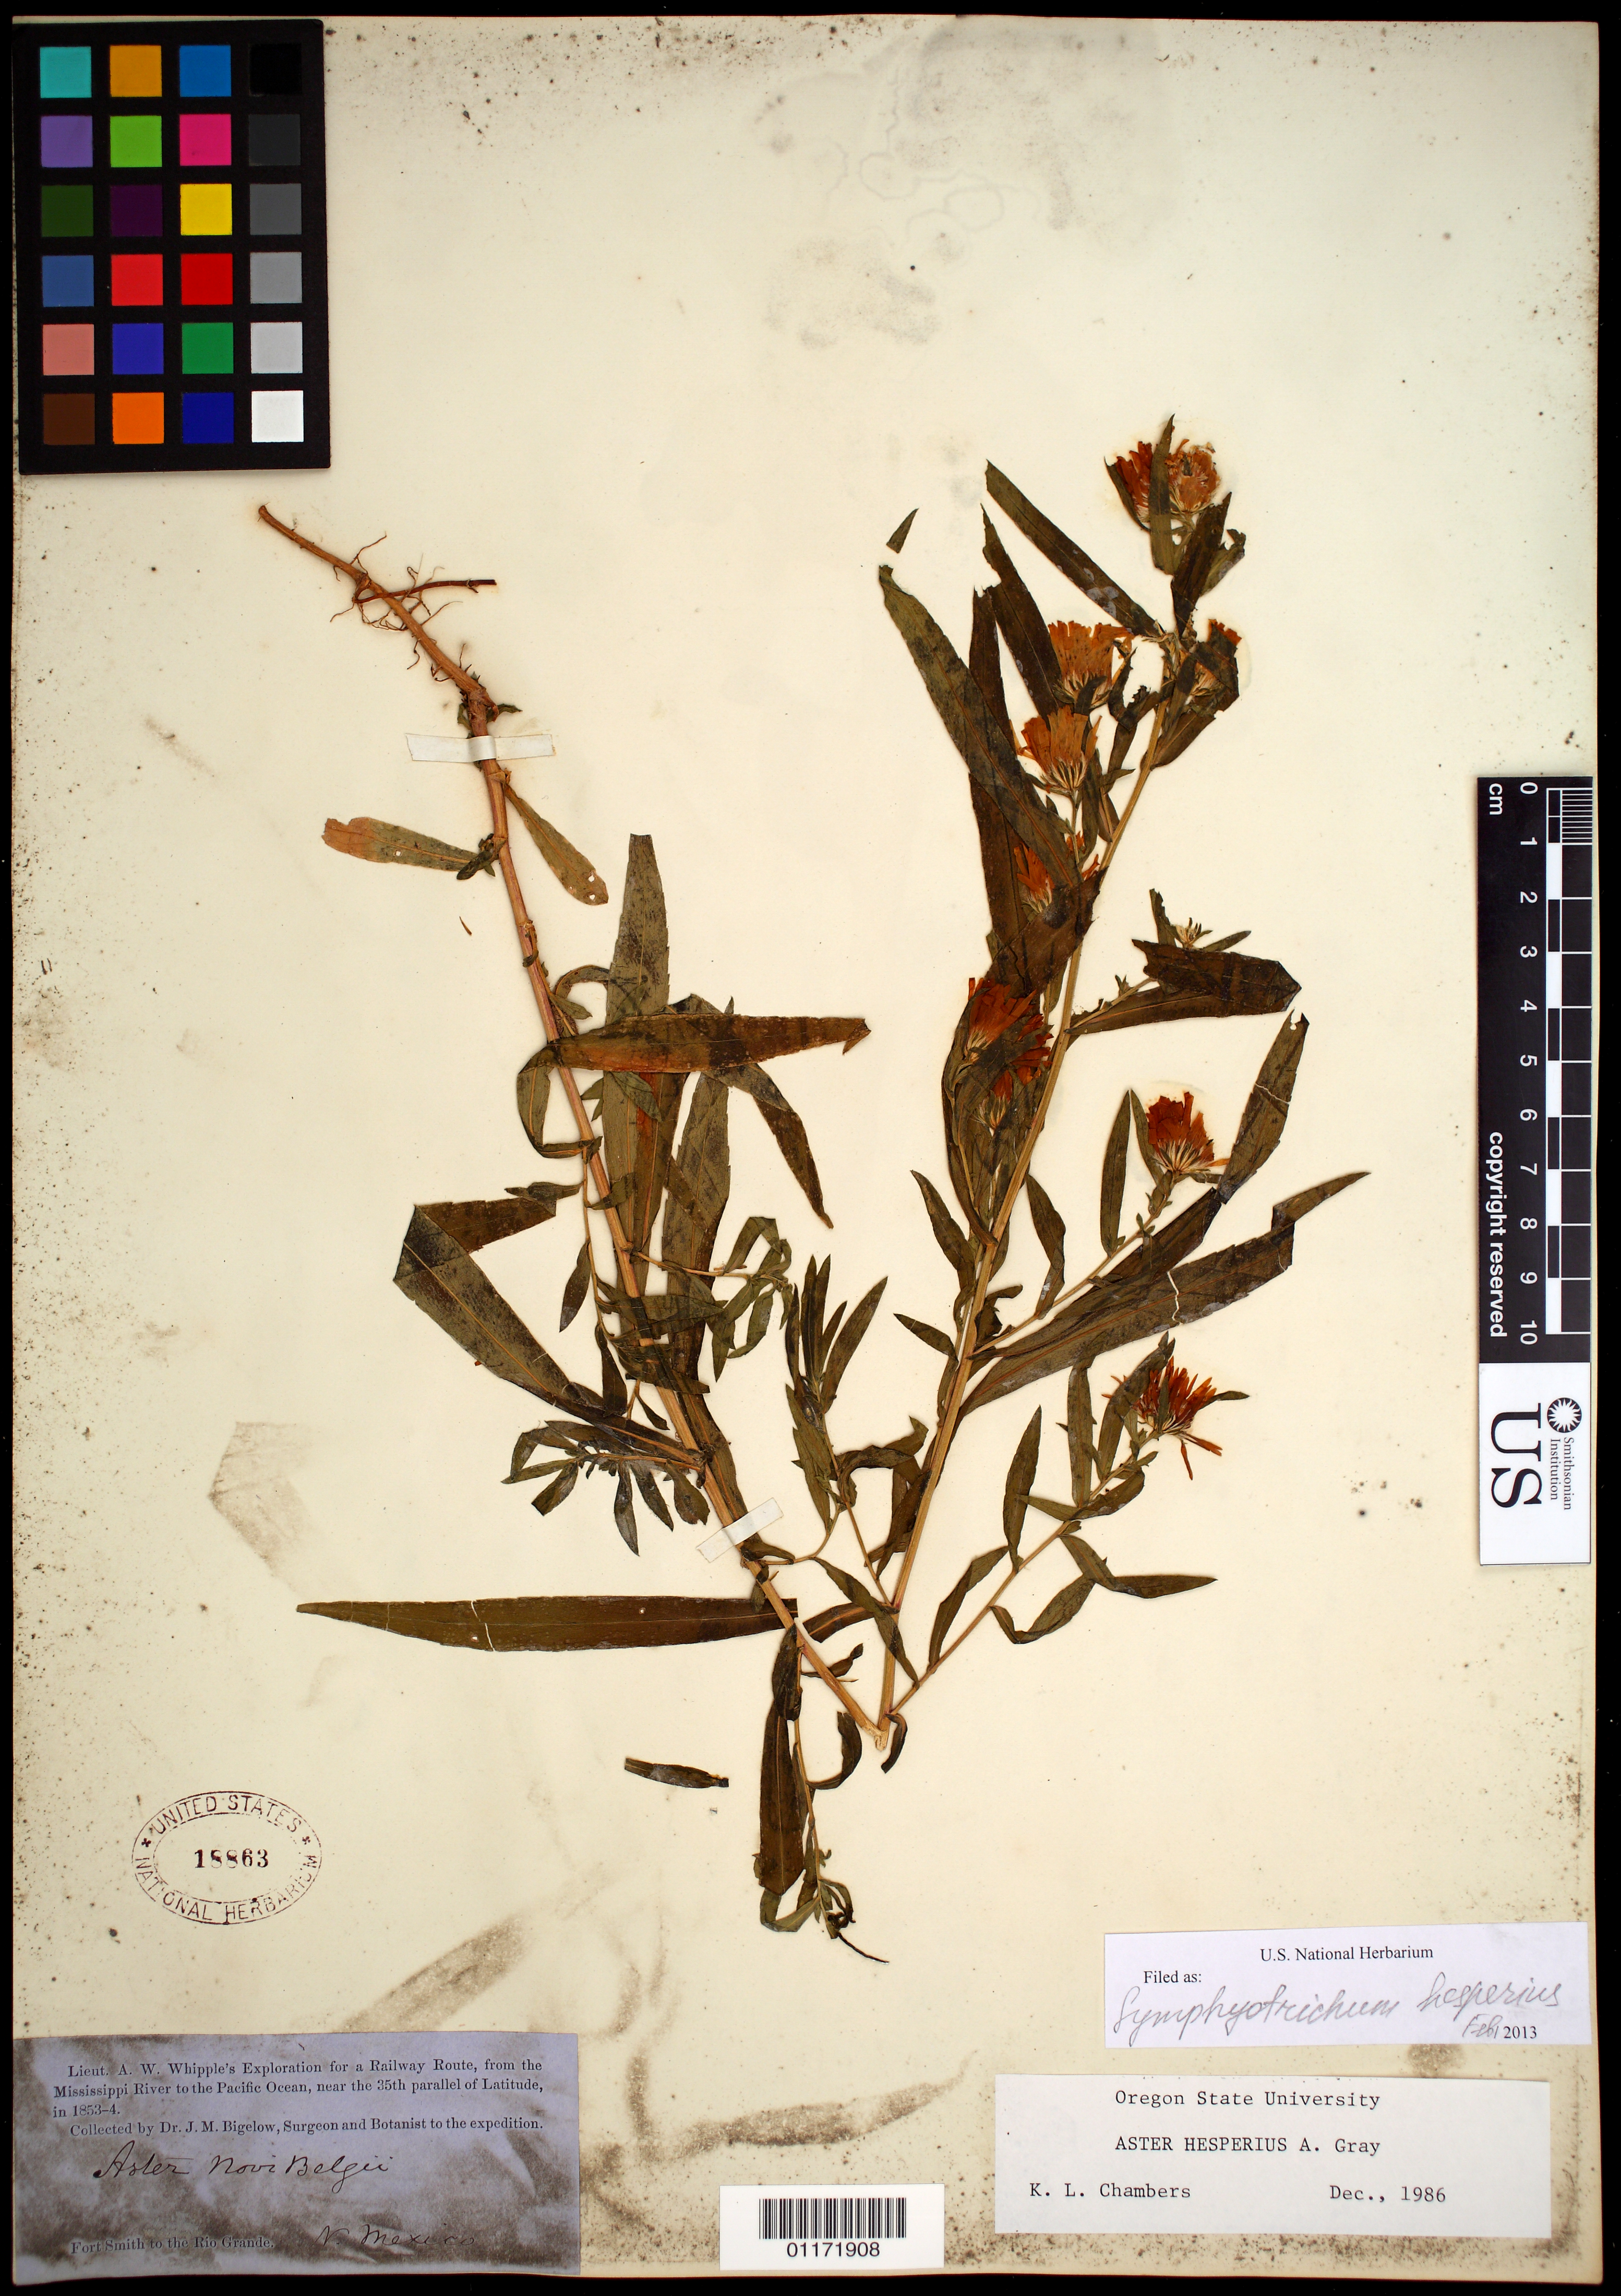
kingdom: Plantae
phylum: Tracheophyta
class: Magnoliopsida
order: Asterales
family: Asteraceae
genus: Symphyotrichum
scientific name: Symphyotrichum hesperium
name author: (A. Gray) Á. Löve & D. Löve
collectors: J. M. Bigelow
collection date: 1853/1854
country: United States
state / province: New Mexico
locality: Fort Smith to the Rio Grande.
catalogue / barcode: US 18863